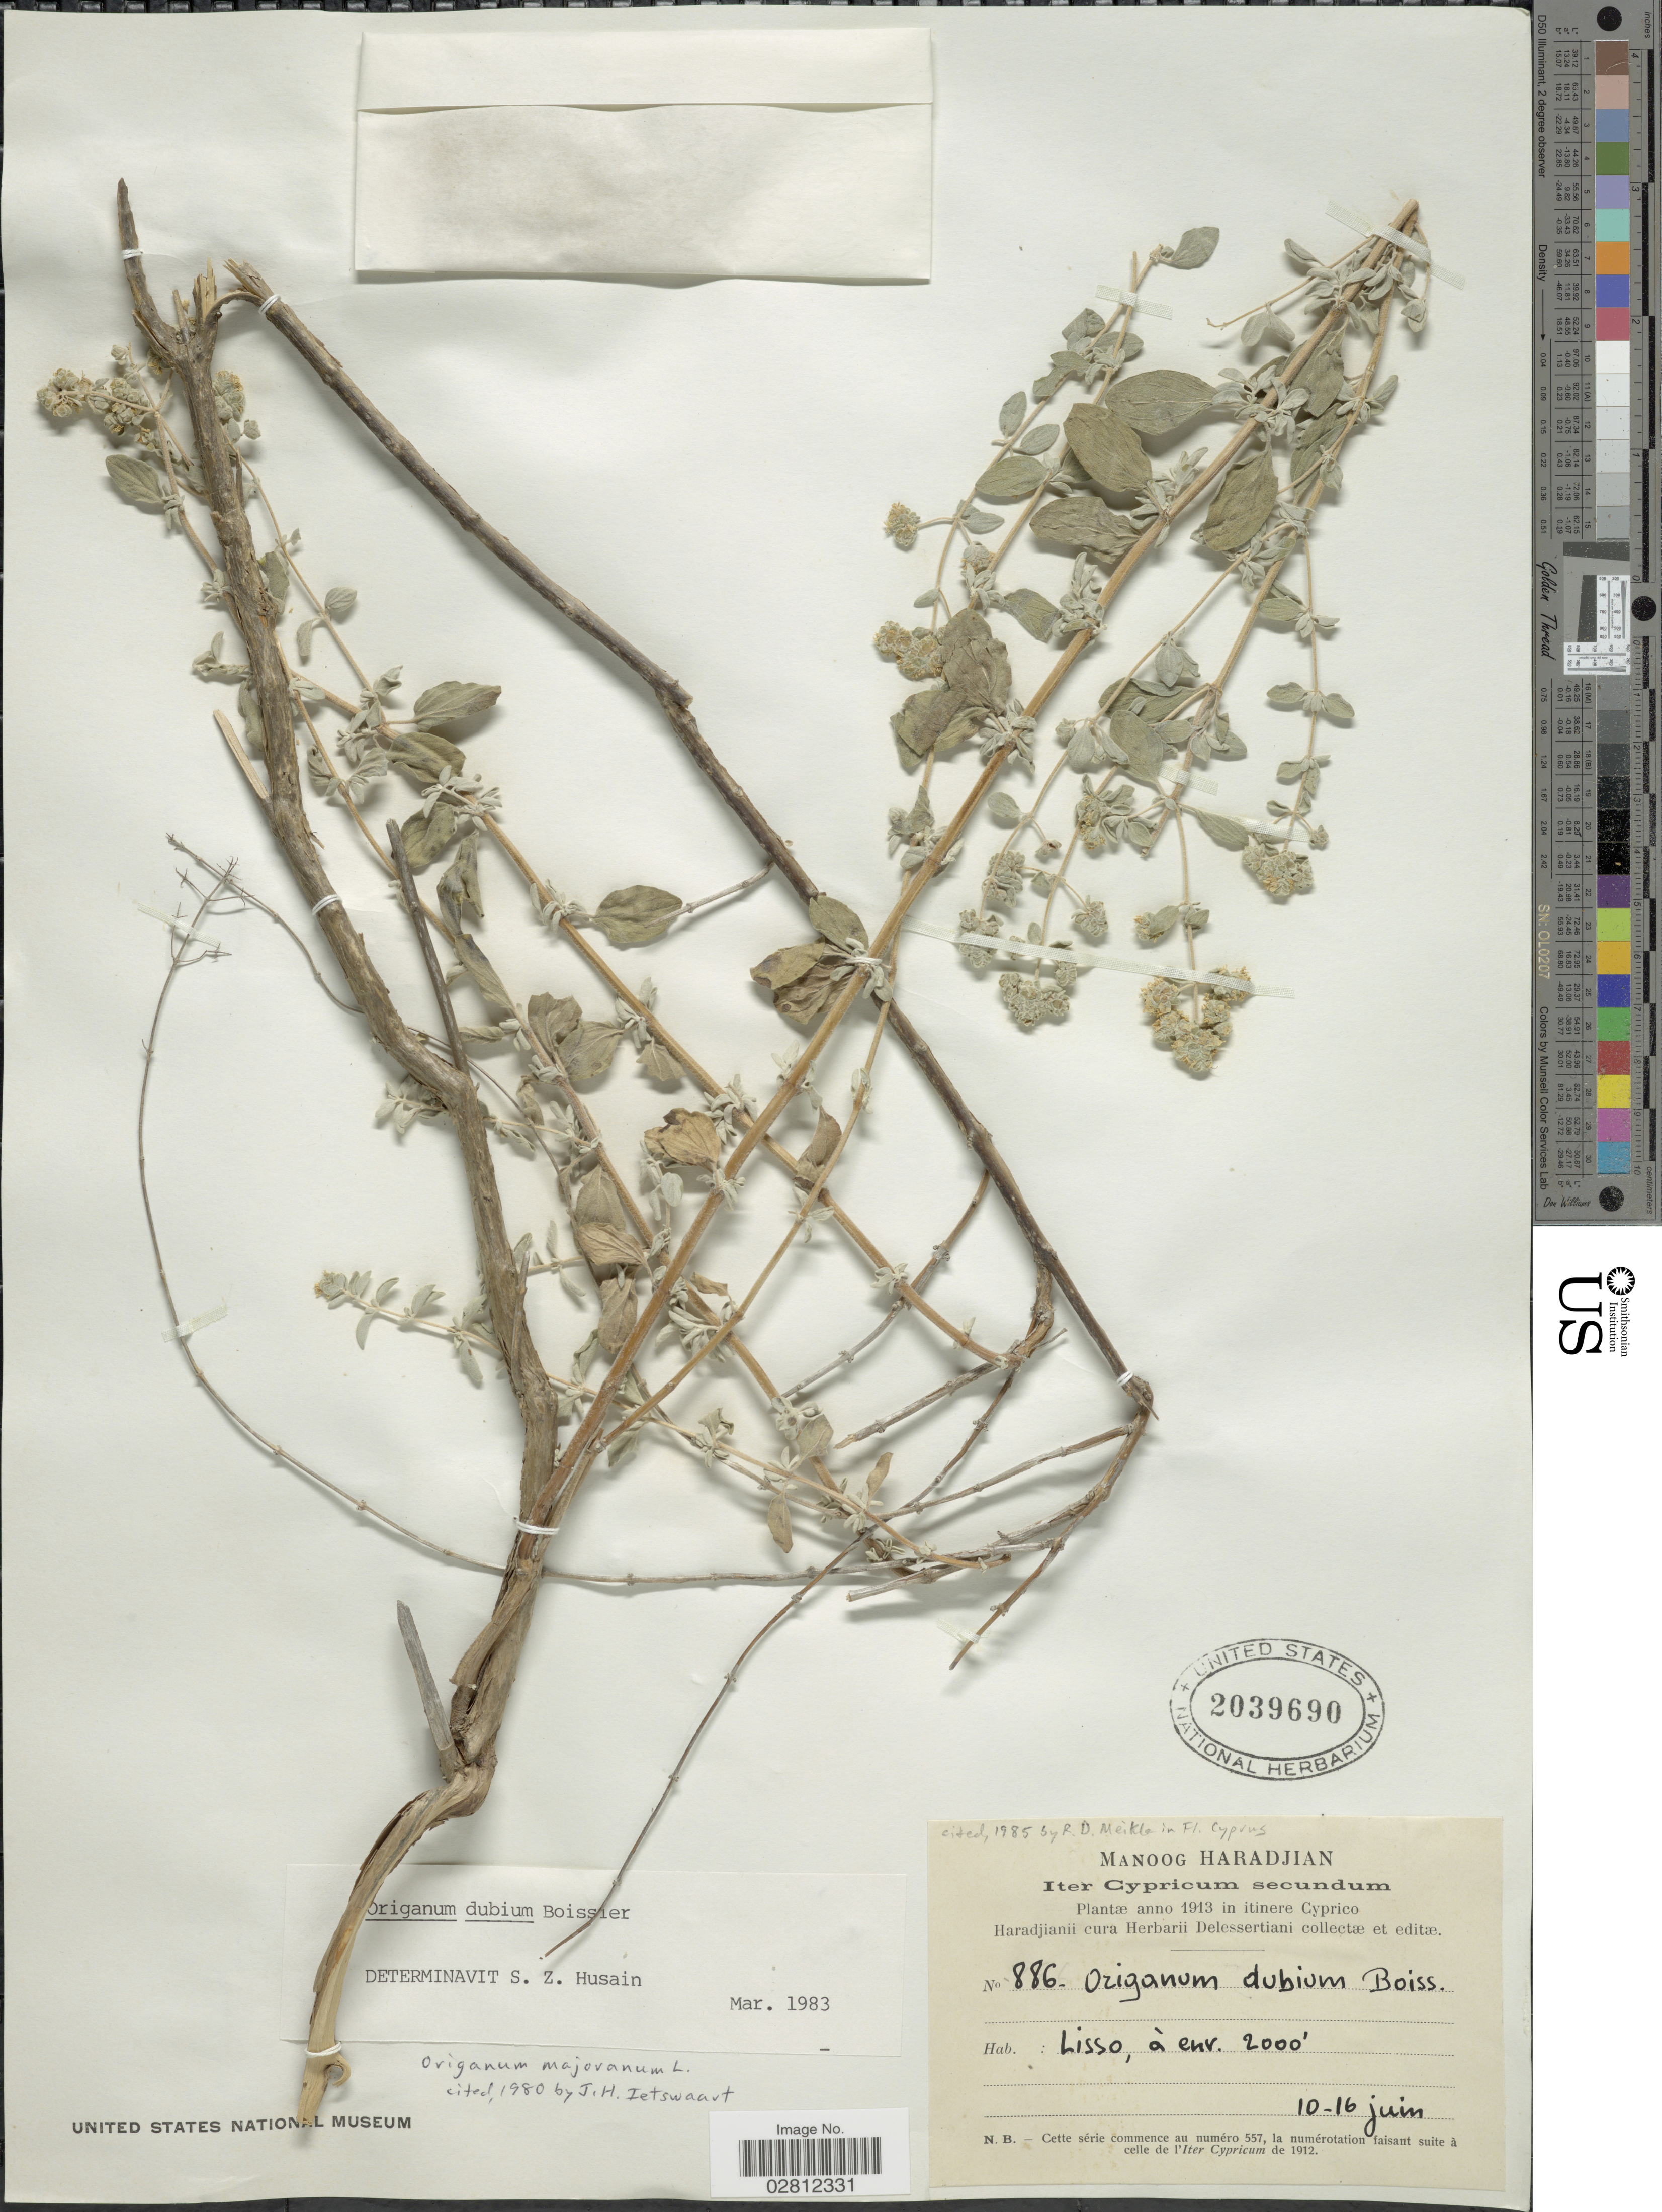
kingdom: Plantae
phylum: Tracheophyta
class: Magnoliopsida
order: Lamiales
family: Lamiaceae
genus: Origanum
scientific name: Origanum dubium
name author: Boiss.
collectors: M. Haradjian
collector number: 886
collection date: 1913-06-10/1913-06-16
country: Cyprus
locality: Lisso.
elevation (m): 610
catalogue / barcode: US 2039690